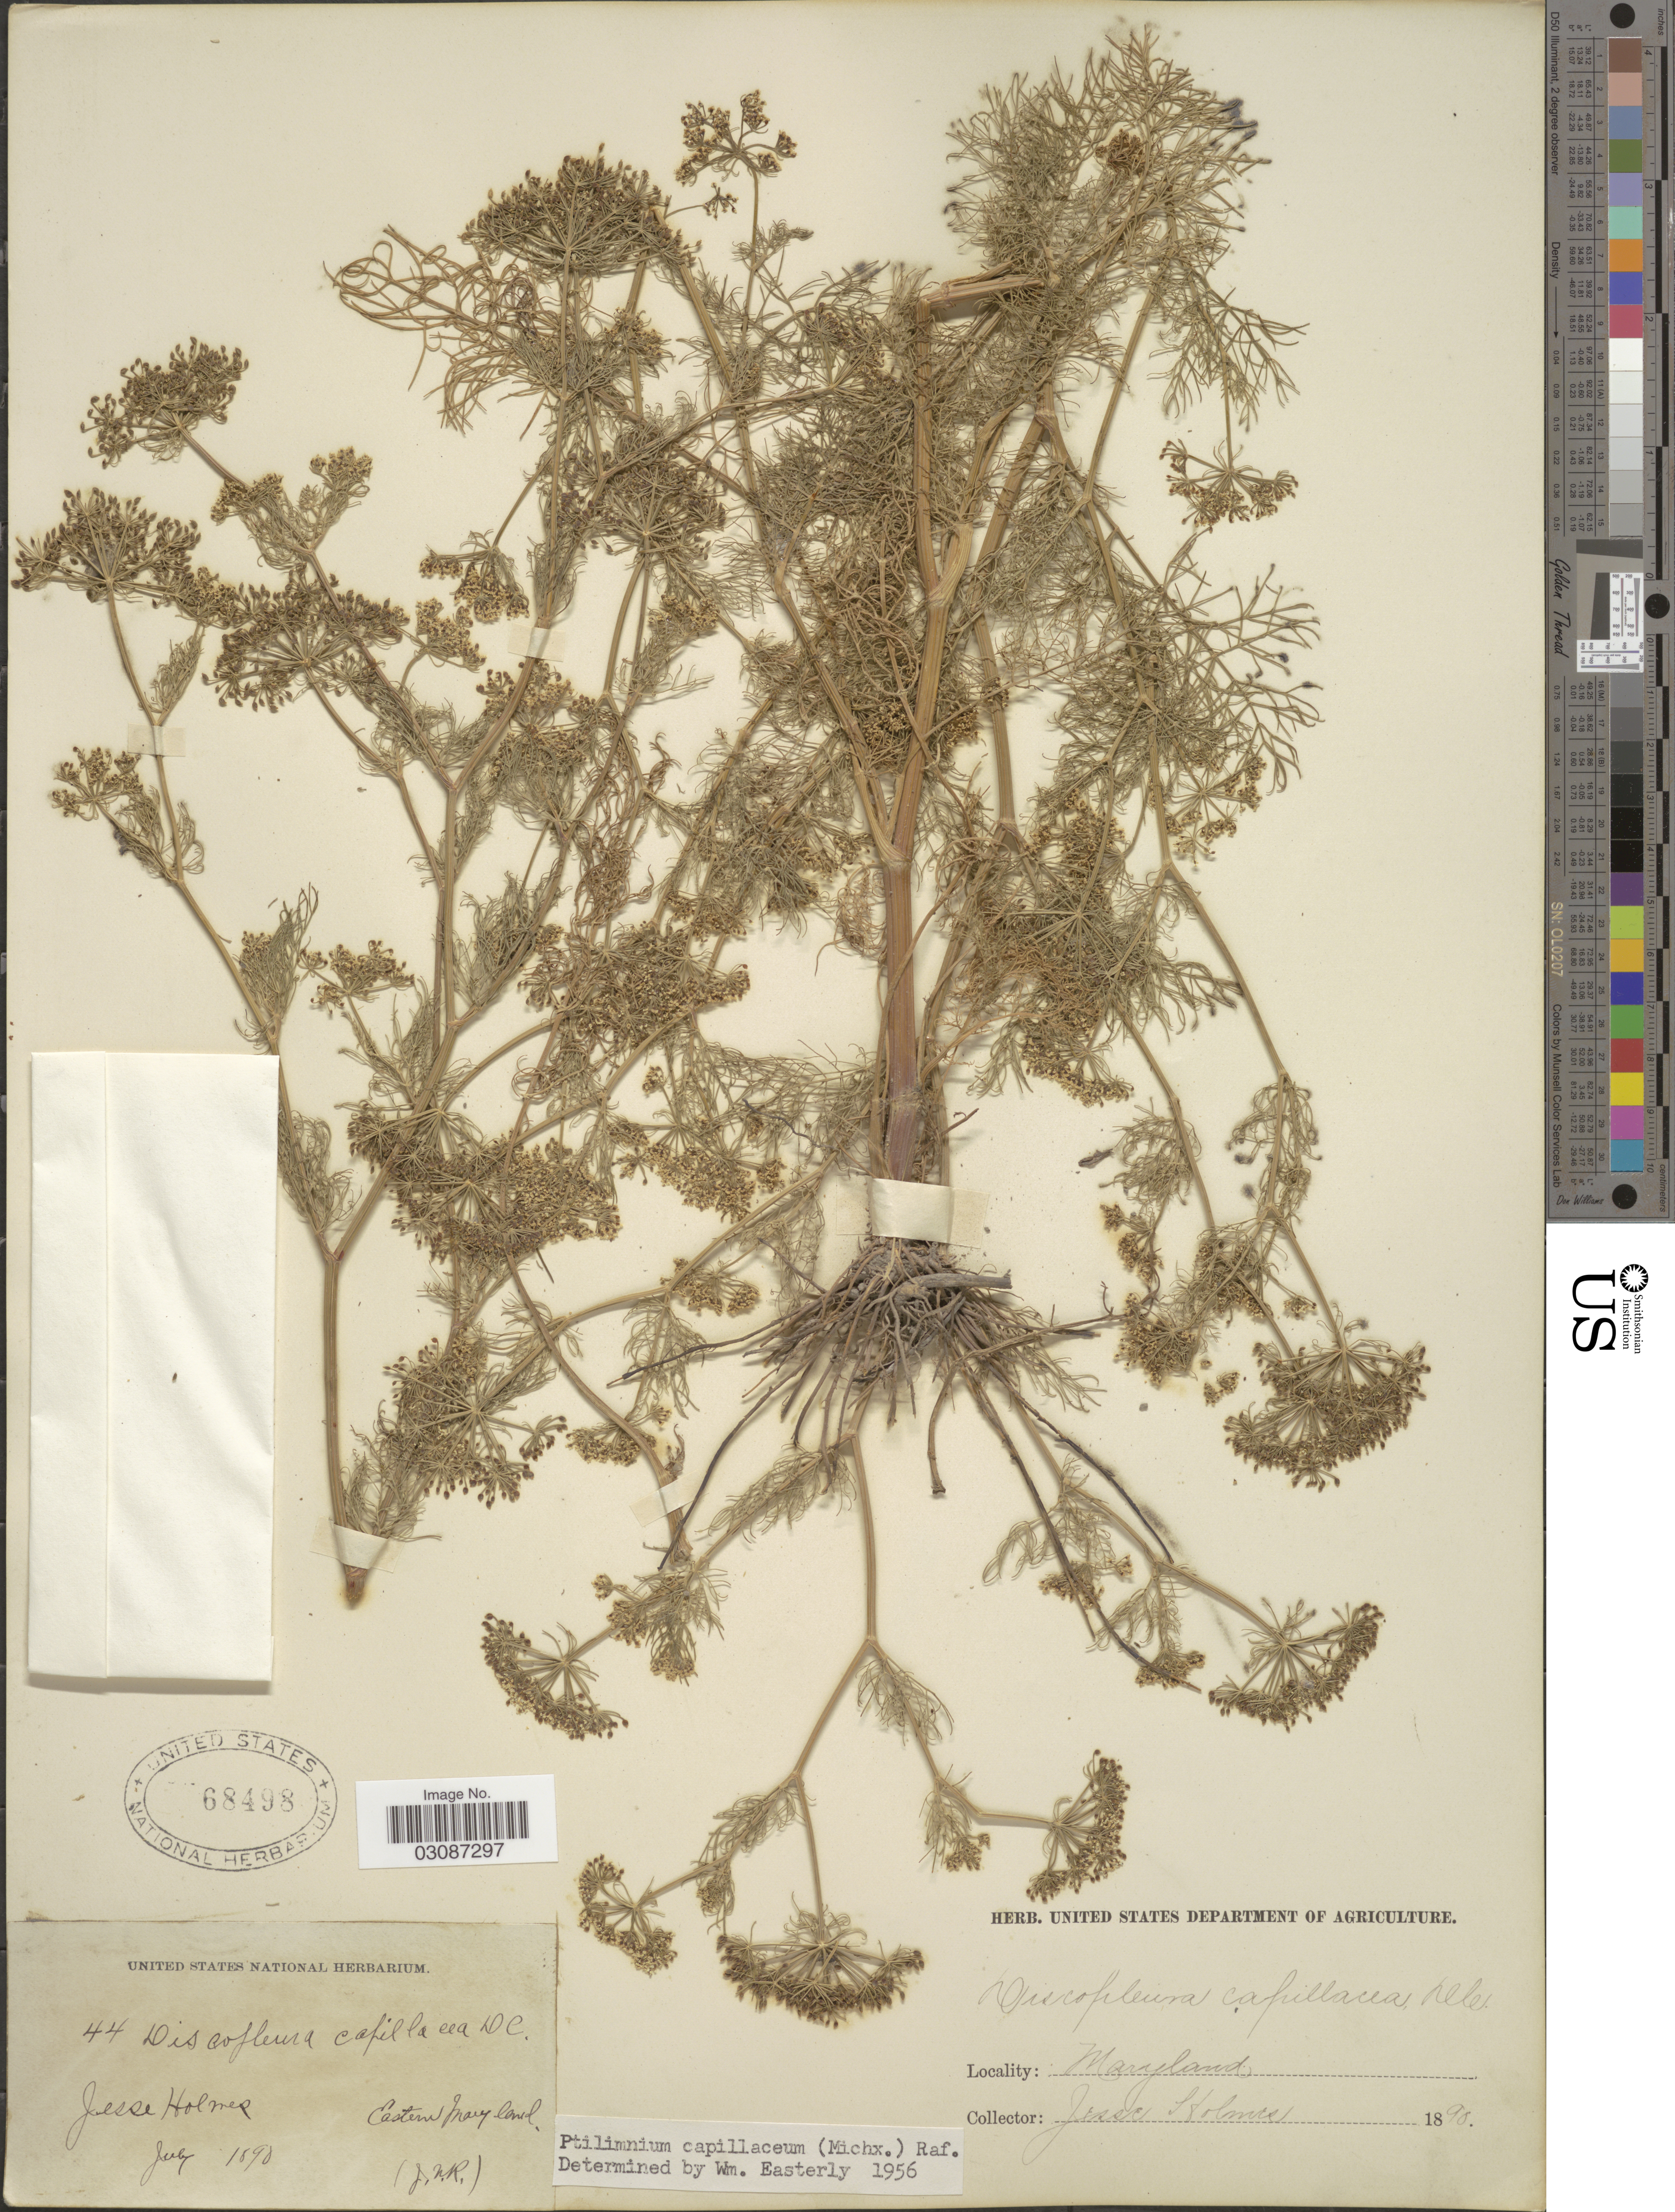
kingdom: Plantae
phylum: Tracheophyta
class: Magnoliopsida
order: Apiales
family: Apiaceae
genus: Ptilimnium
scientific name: Ptilimnium capillaceum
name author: (Michx.) Raf.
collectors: J. Holmes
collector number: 44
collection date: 1890-07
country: United States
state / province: Maryland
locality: Eastern Maryland.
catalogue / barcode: US 68498